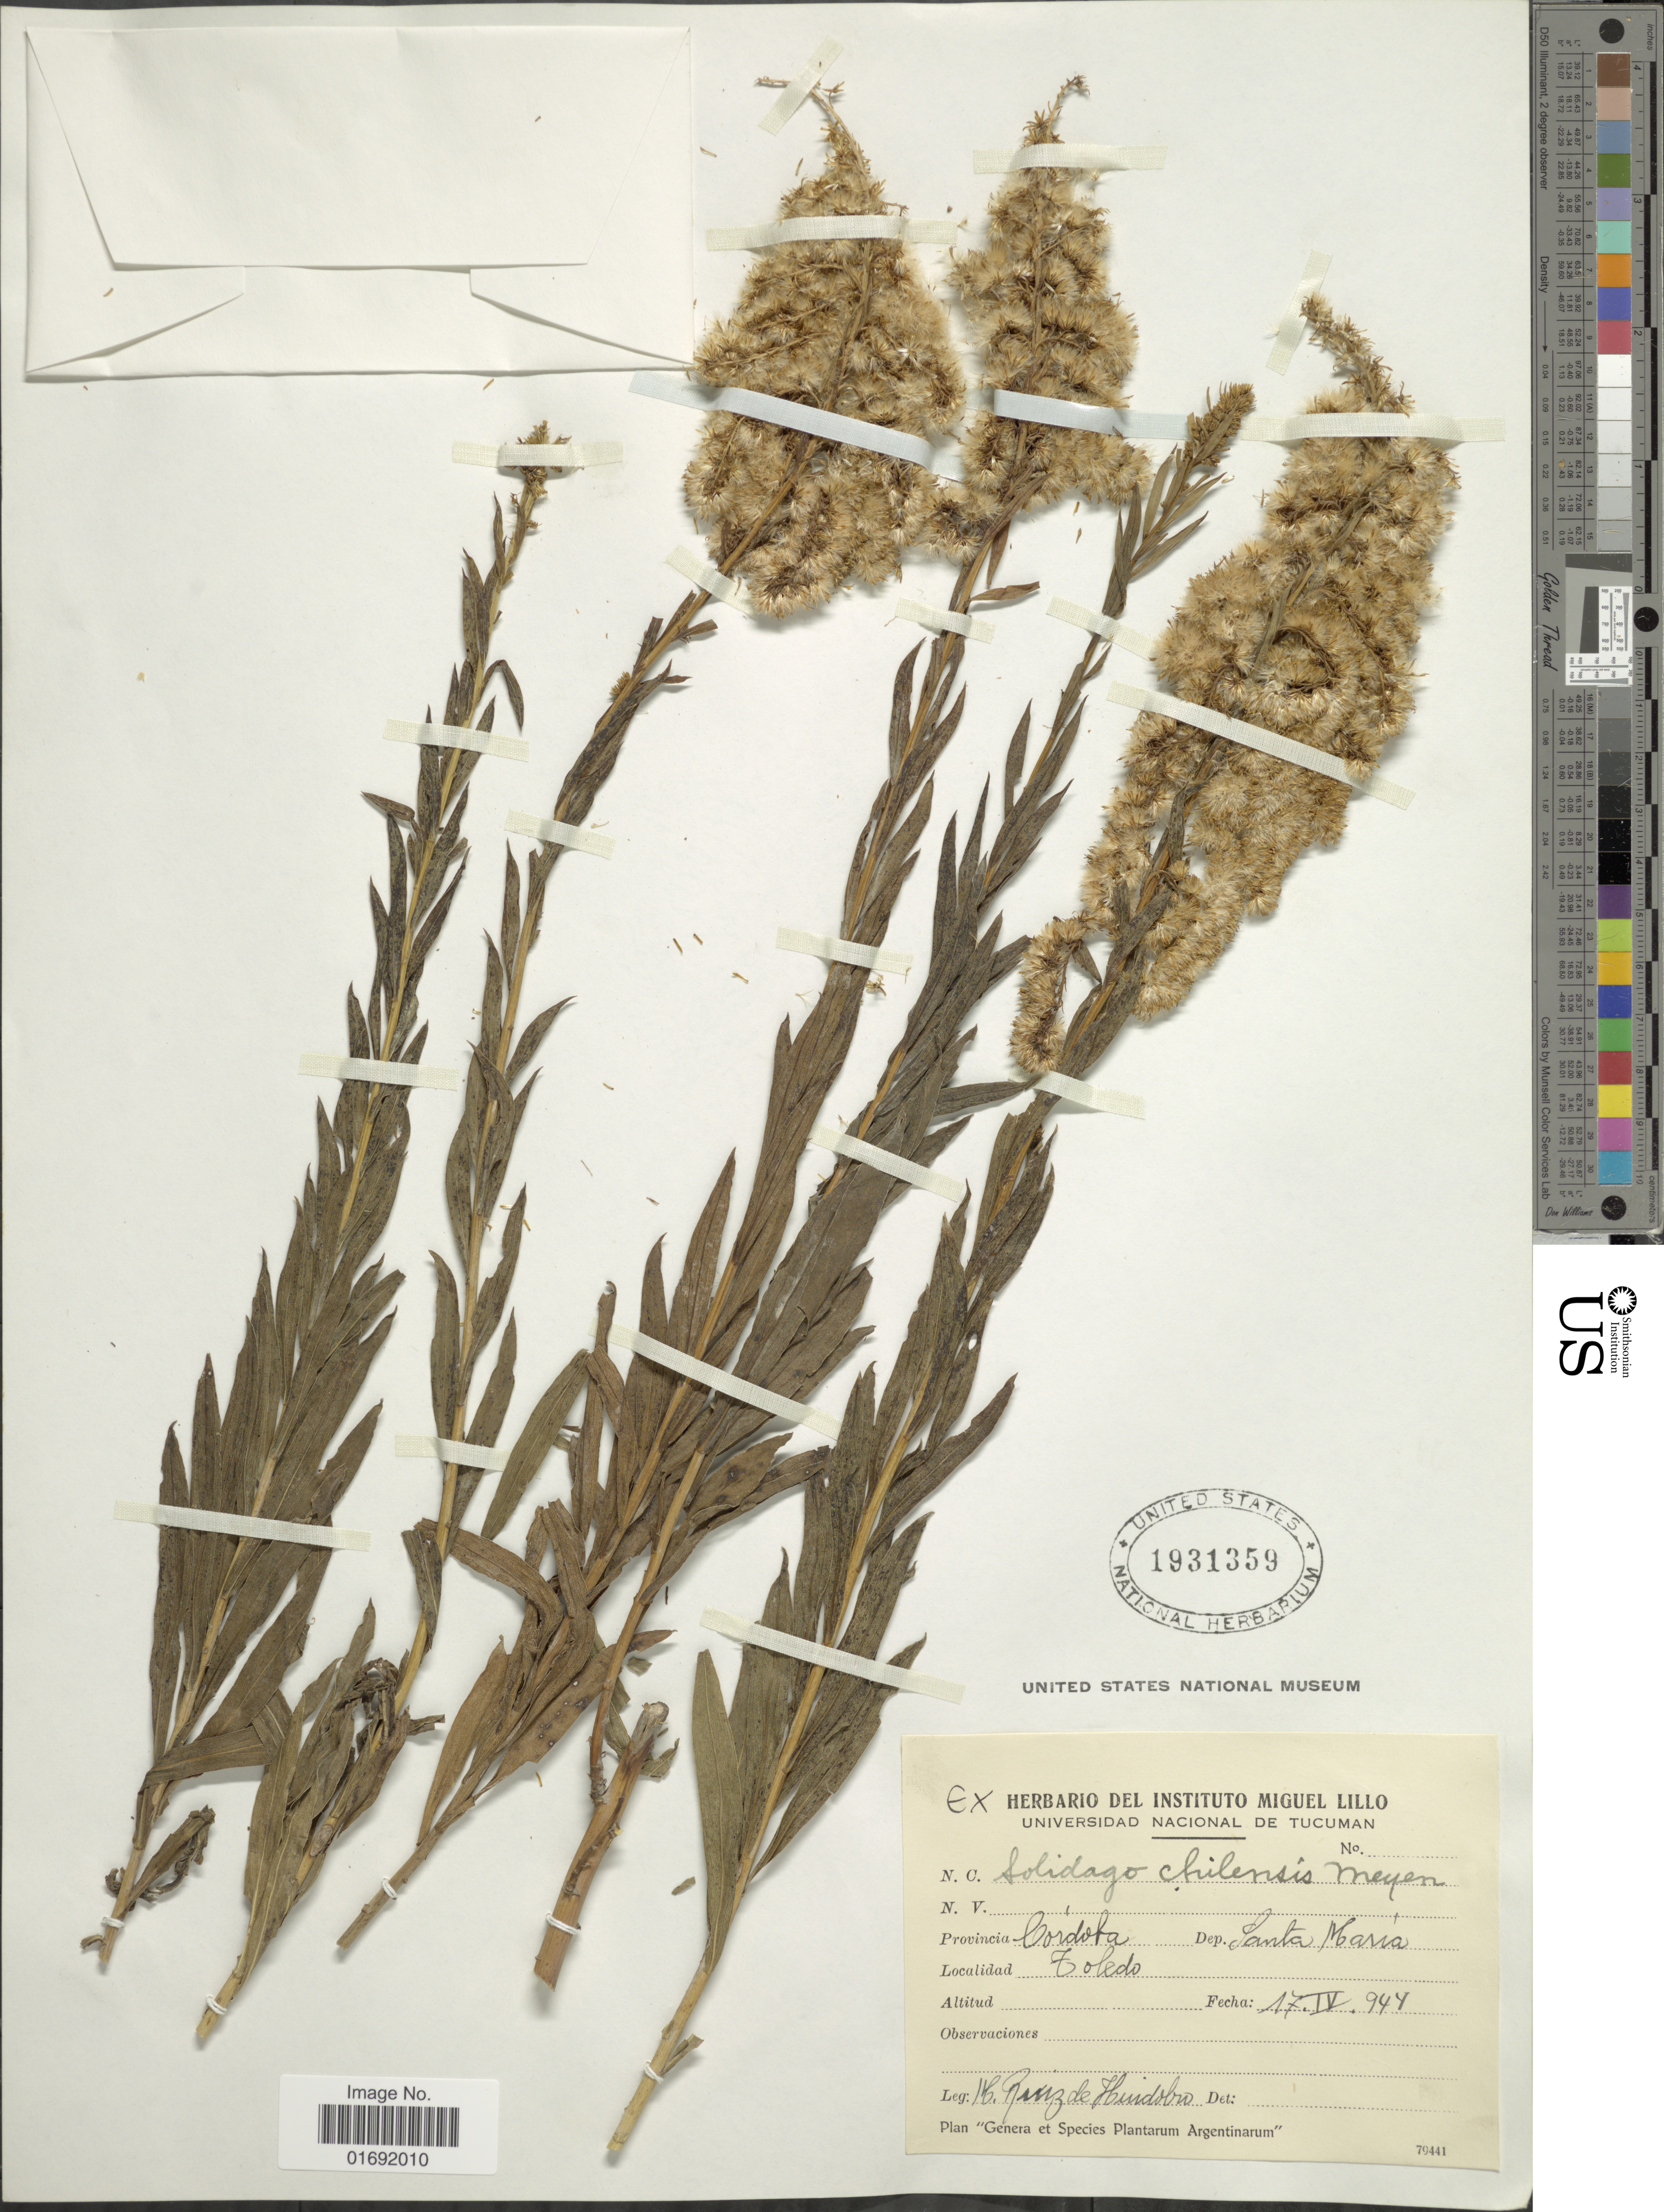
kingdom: Plantae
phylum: Tracheophyta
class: Magnoliopsida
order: Asterales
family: Asteraceae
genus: Solidago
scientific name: Solidago chilensis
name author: Meyen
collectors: J. M. Ruiz Huidobo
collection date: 1944-04-17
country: Argentina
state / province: Cordoba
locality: Provincia Cordoba, Dep. Santa Maria, Toledo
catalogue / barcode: US 1931359